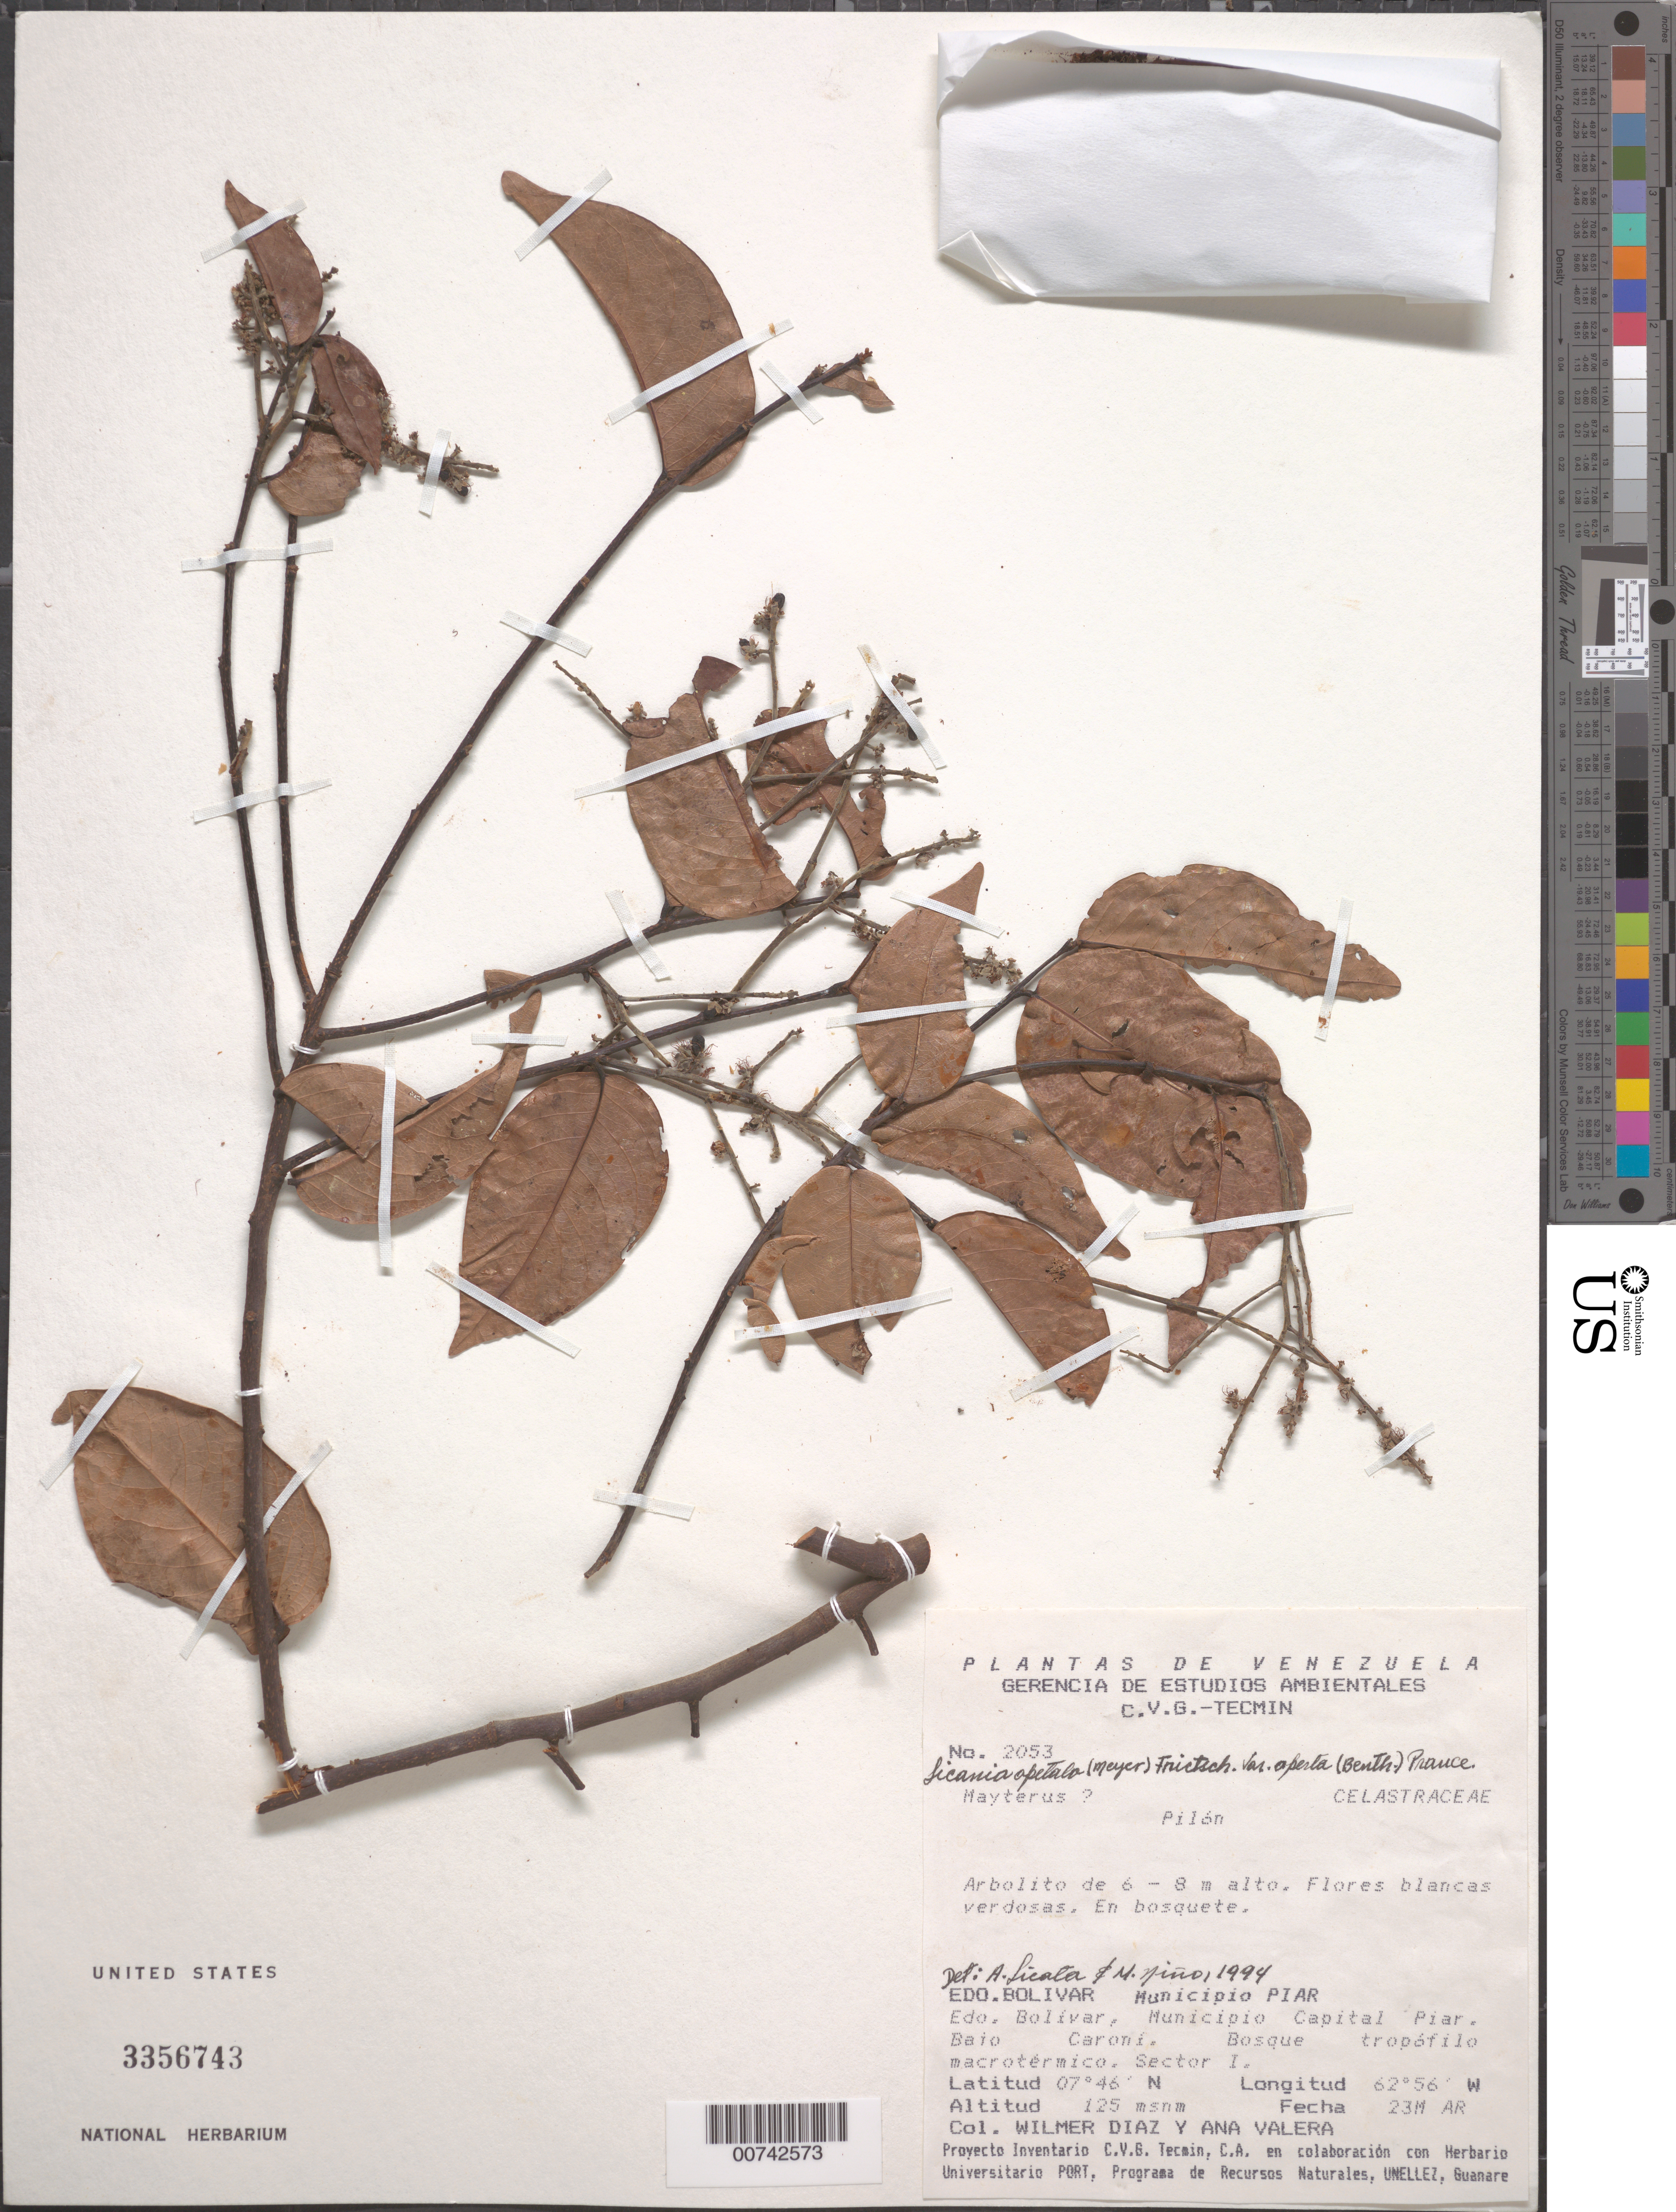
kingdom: Plantae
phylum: Tracheophyta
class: Magnoliopsida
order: Malpighiales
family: Chrysobalanaceae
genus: Leptobalanus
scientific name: Leptobalanus apetalus var. apertus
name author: (Benth.) Sothers & Prance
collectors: W. Díaz P. & A. Valera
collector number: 2053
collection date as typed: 23-Mar-94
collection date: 1994-03-23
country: Venezuela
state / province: Bolívar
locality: Mun. Piar, Mun. Capital Piar, Bajo Caroní, Sector I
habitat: Bosque tropofilo macrotermico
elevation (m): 125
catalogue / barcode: US 3356743